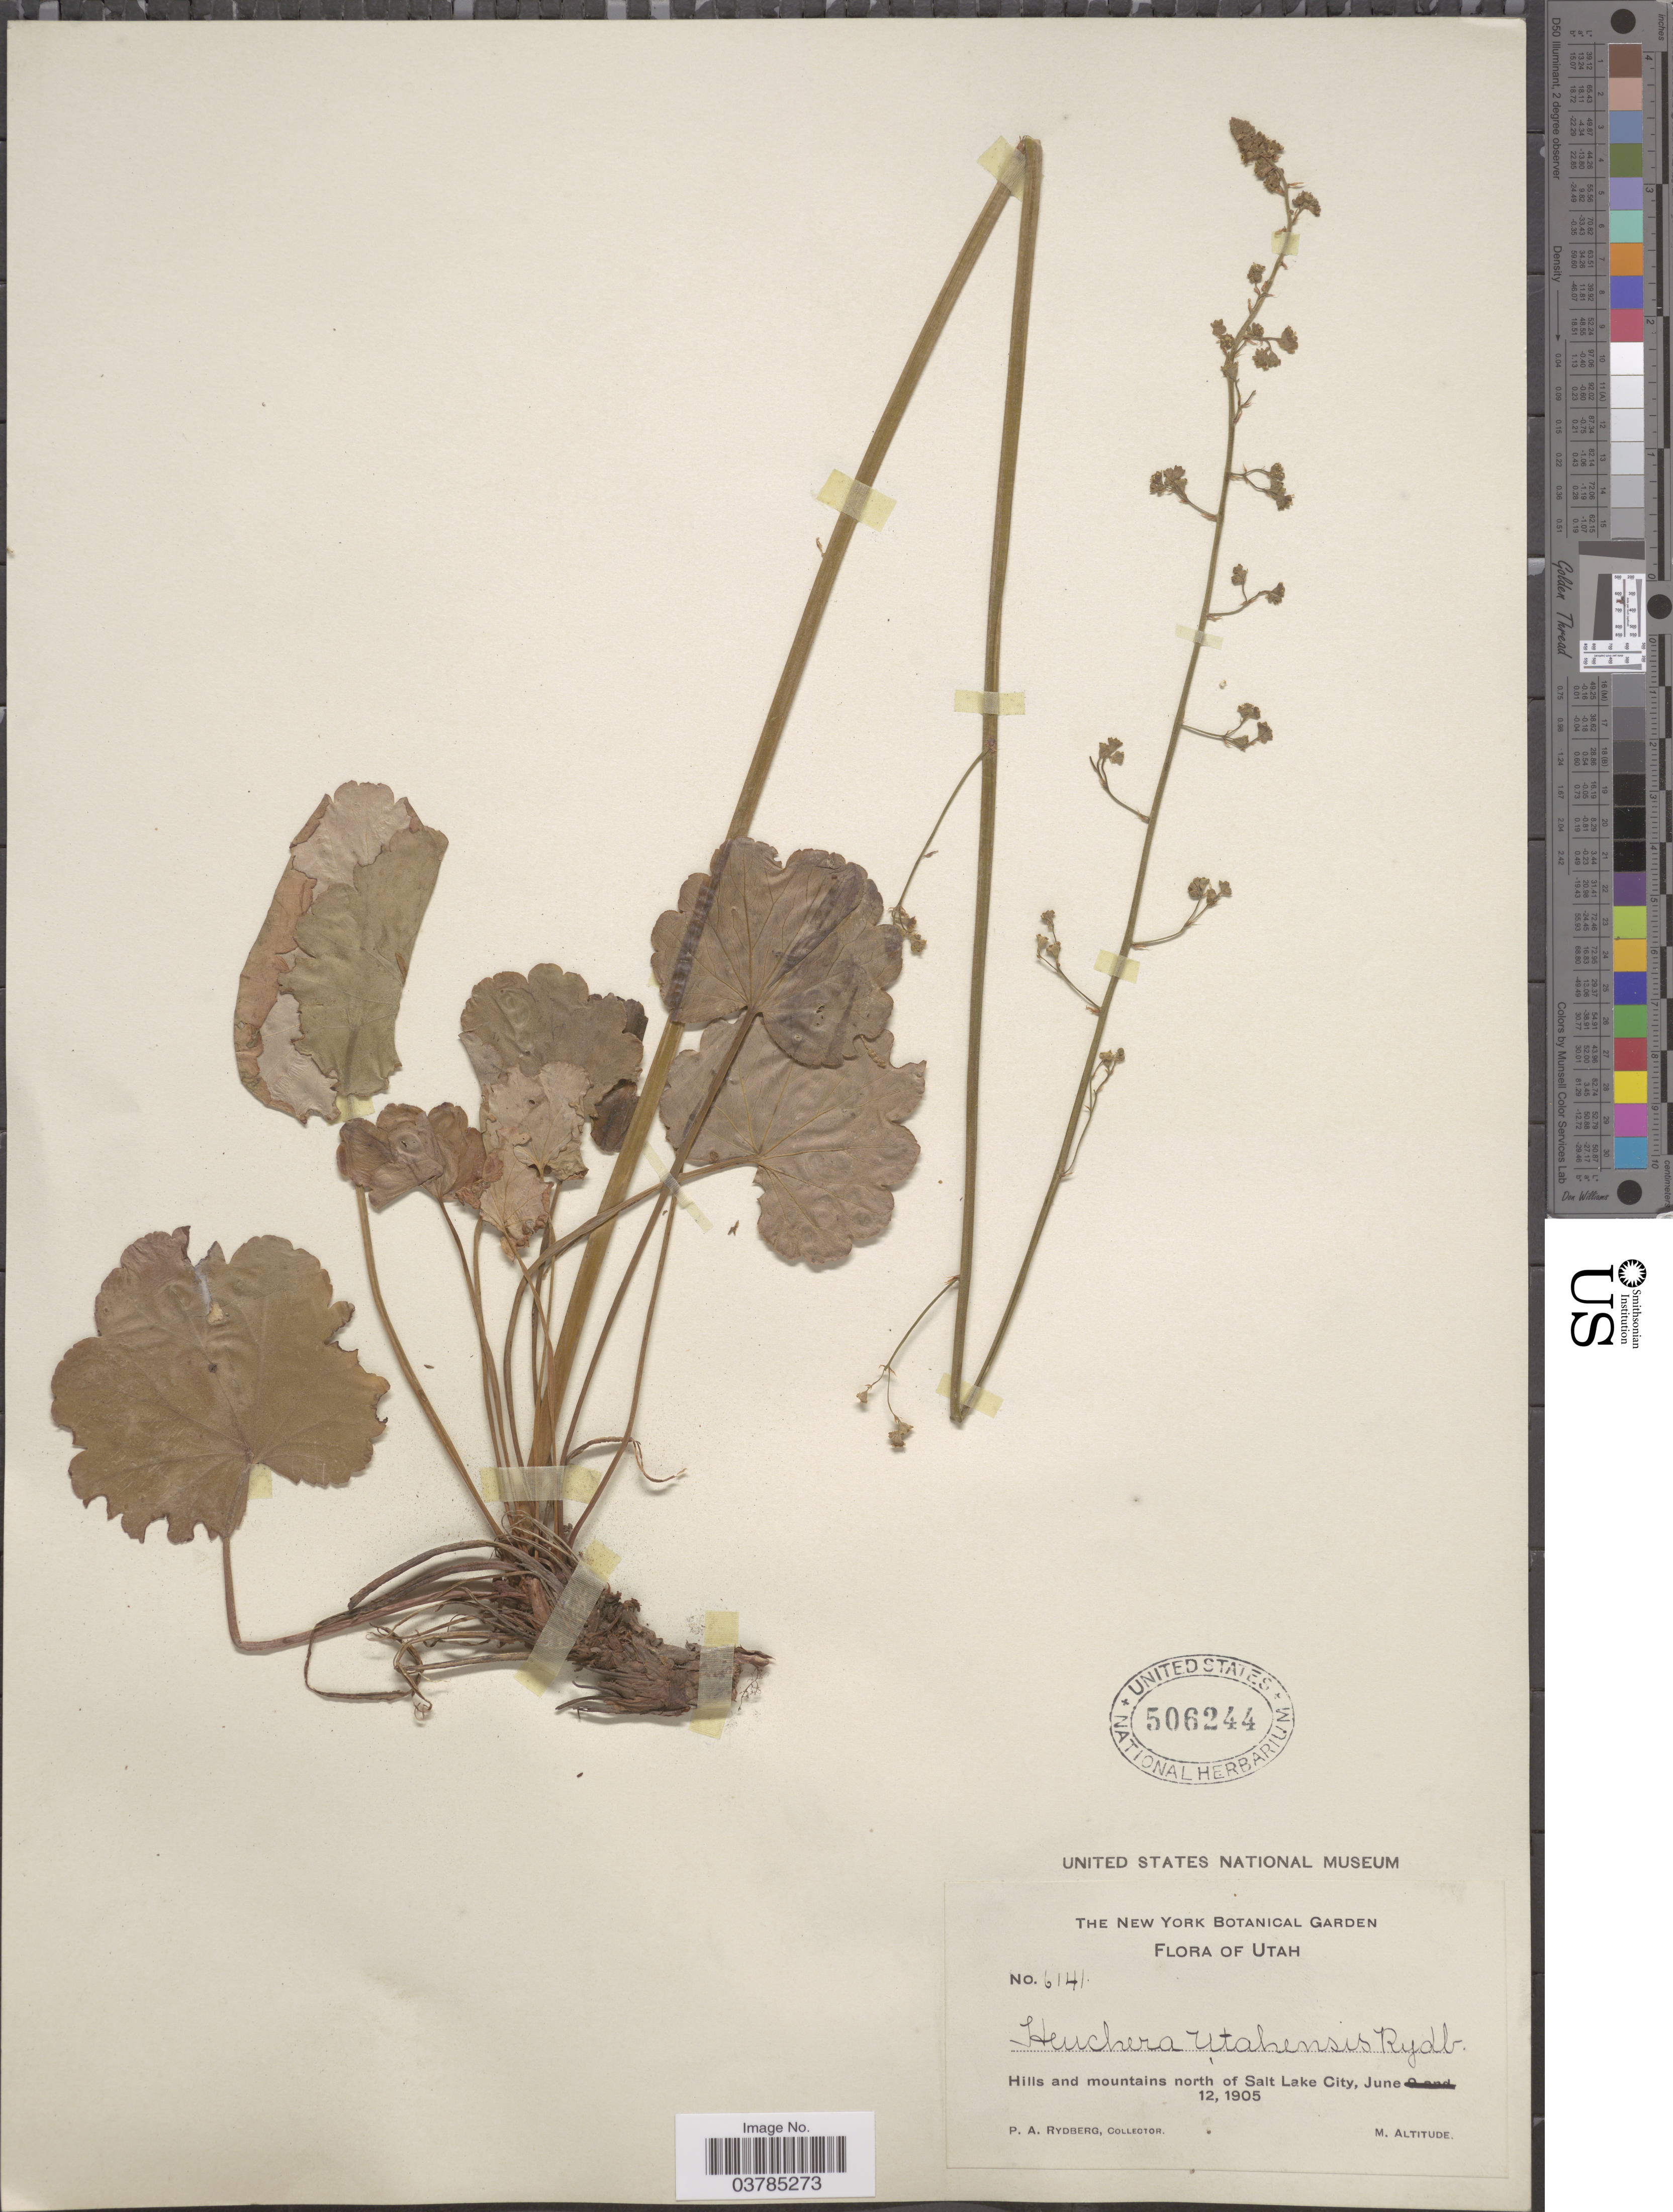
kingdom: Plantae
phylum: Tracheophyta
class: Magnoliopsida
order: Saxifragales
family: Saxifragaceae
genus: Heuchera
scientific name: Heuchera utahensis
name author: Rydb.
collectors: P. A. Rydberg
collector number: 6141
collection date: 1905-06-12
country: United States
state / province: Utah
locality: Hills and mountains north of Salt Lake City.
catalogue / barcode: US 506244